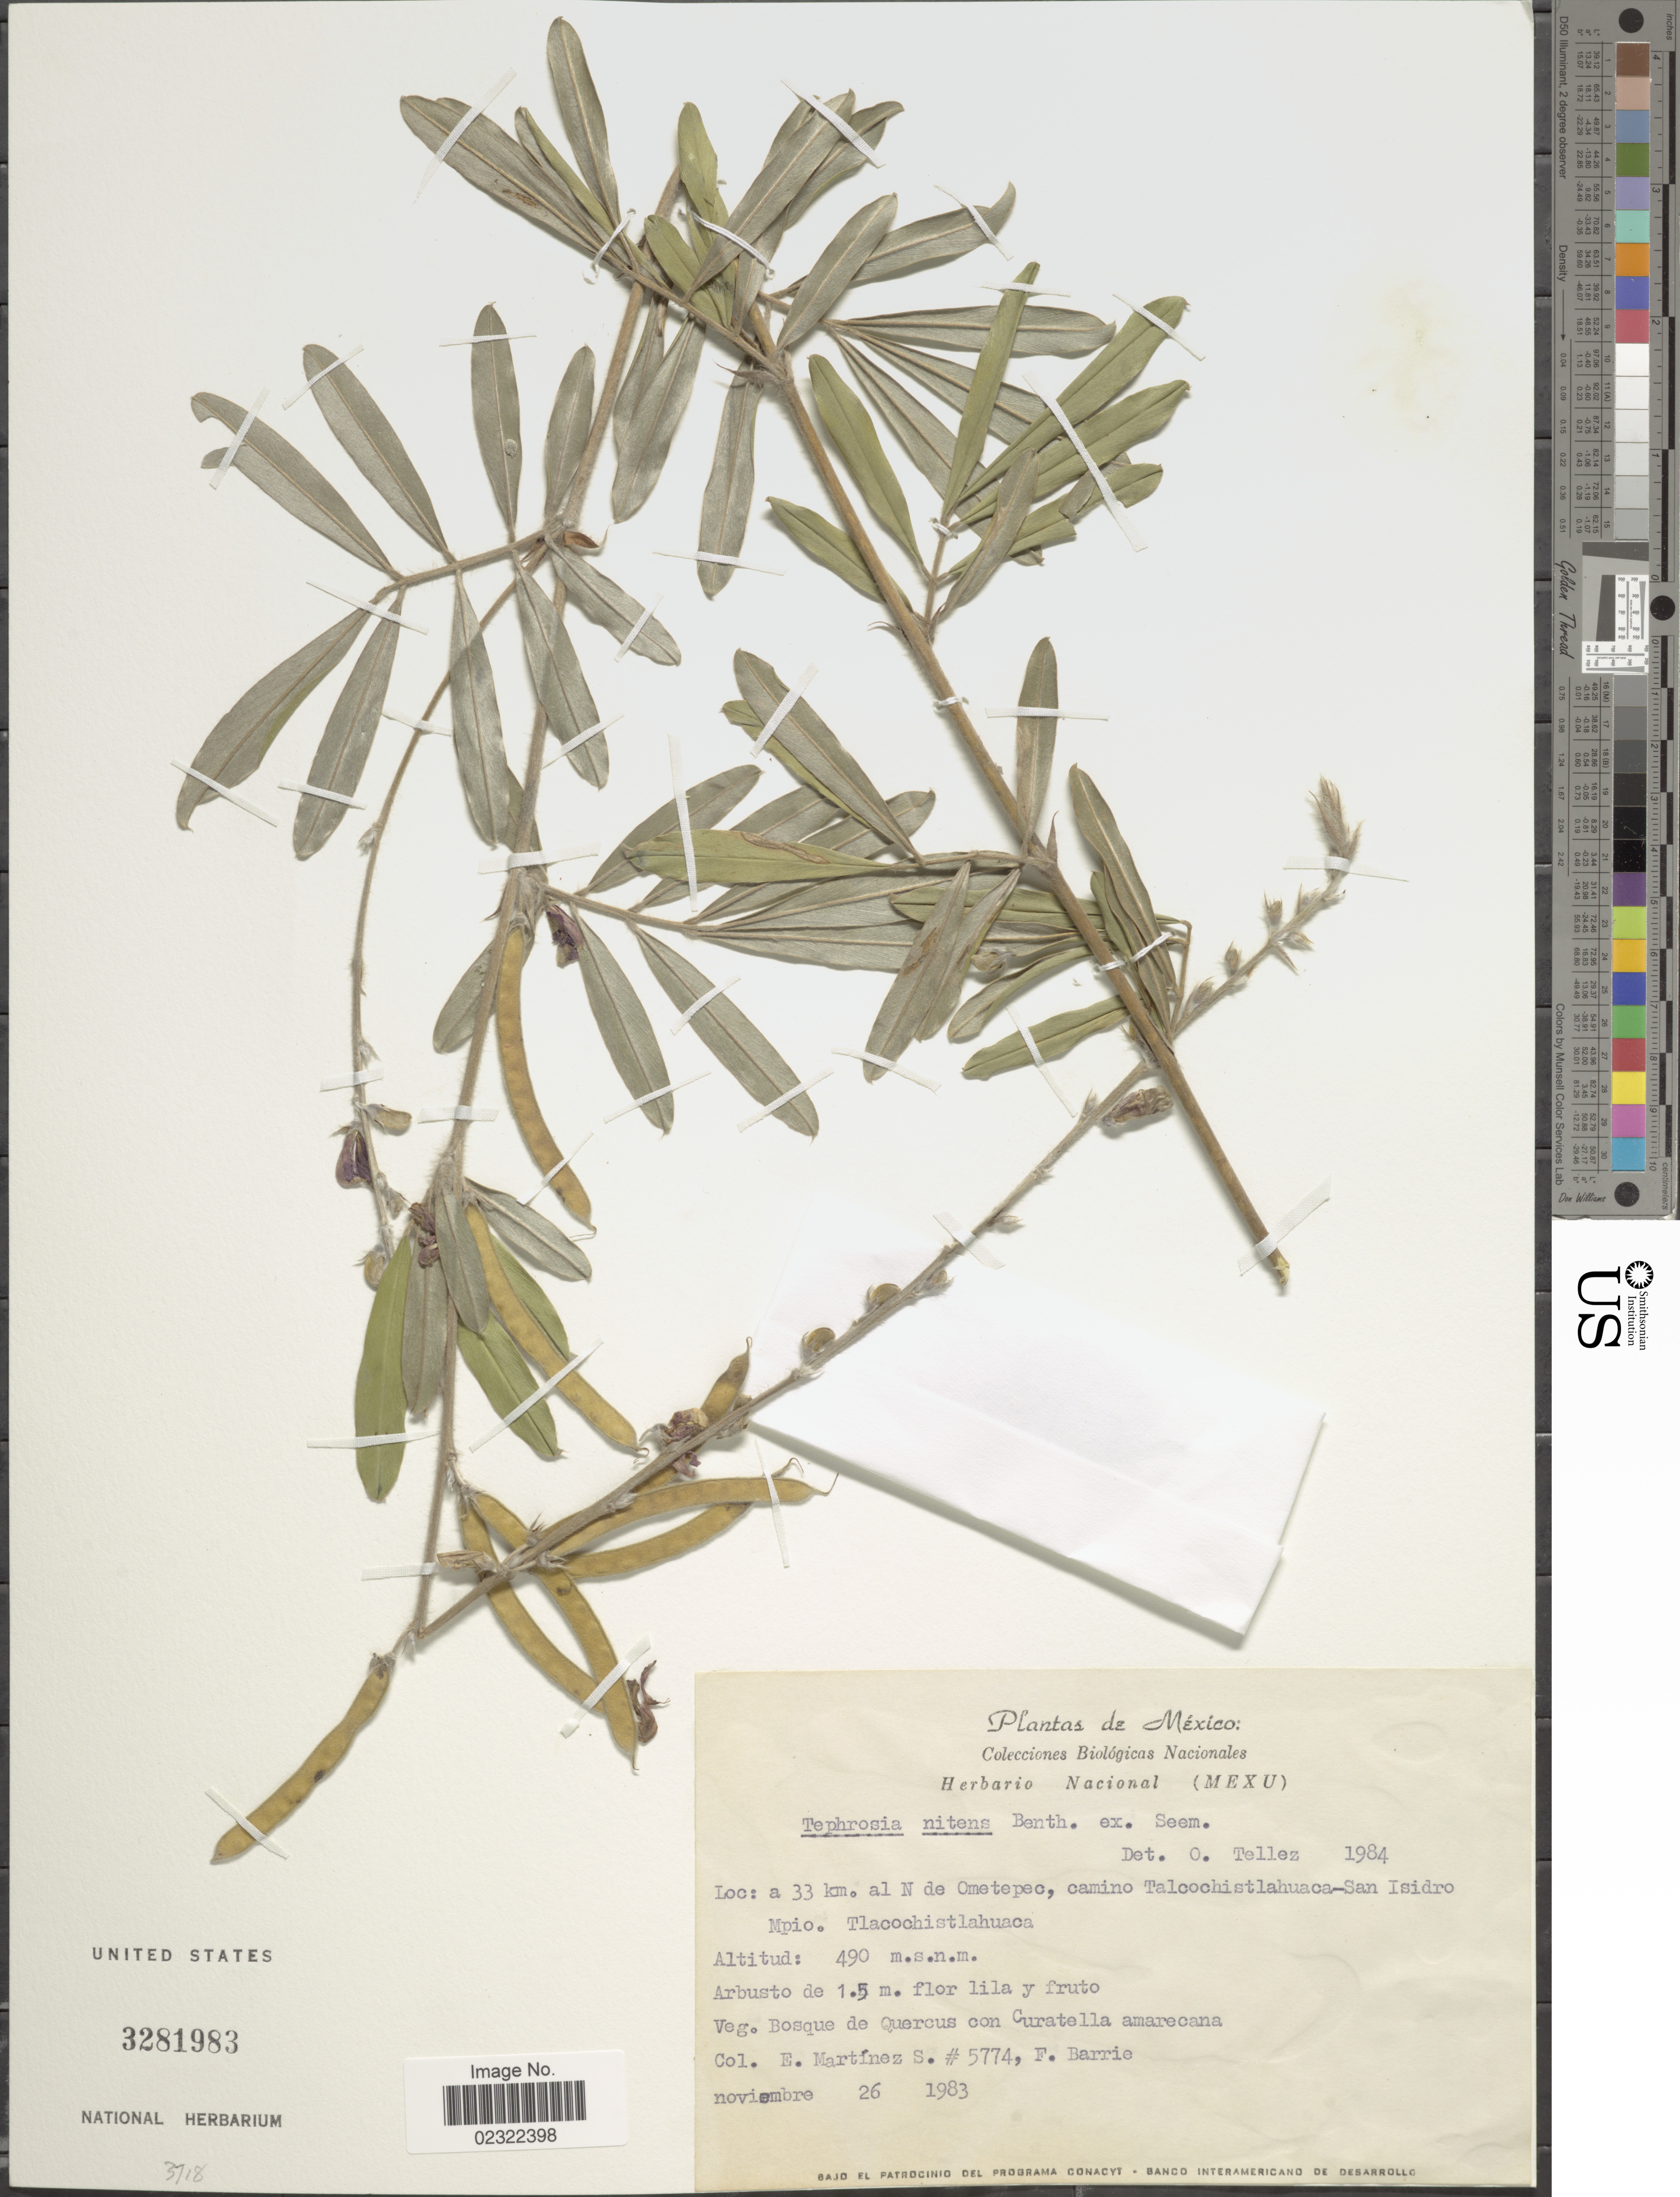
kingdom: Plantae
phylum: Tracheophyta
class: Magnoliopsida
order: Fabales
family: Fabaceae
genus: Tephrosia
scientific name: Tephrosia nitens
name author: Benth.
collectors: E. M. Martínez S. & F. R. Barrie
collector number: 5774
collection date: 1983-11-26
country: Mexico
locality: Mexico, a 33 km. al N de Ometepec, camino Talcochistlahuaca-San Isidoro Mpio.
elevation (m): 490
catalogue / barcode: US 3281983